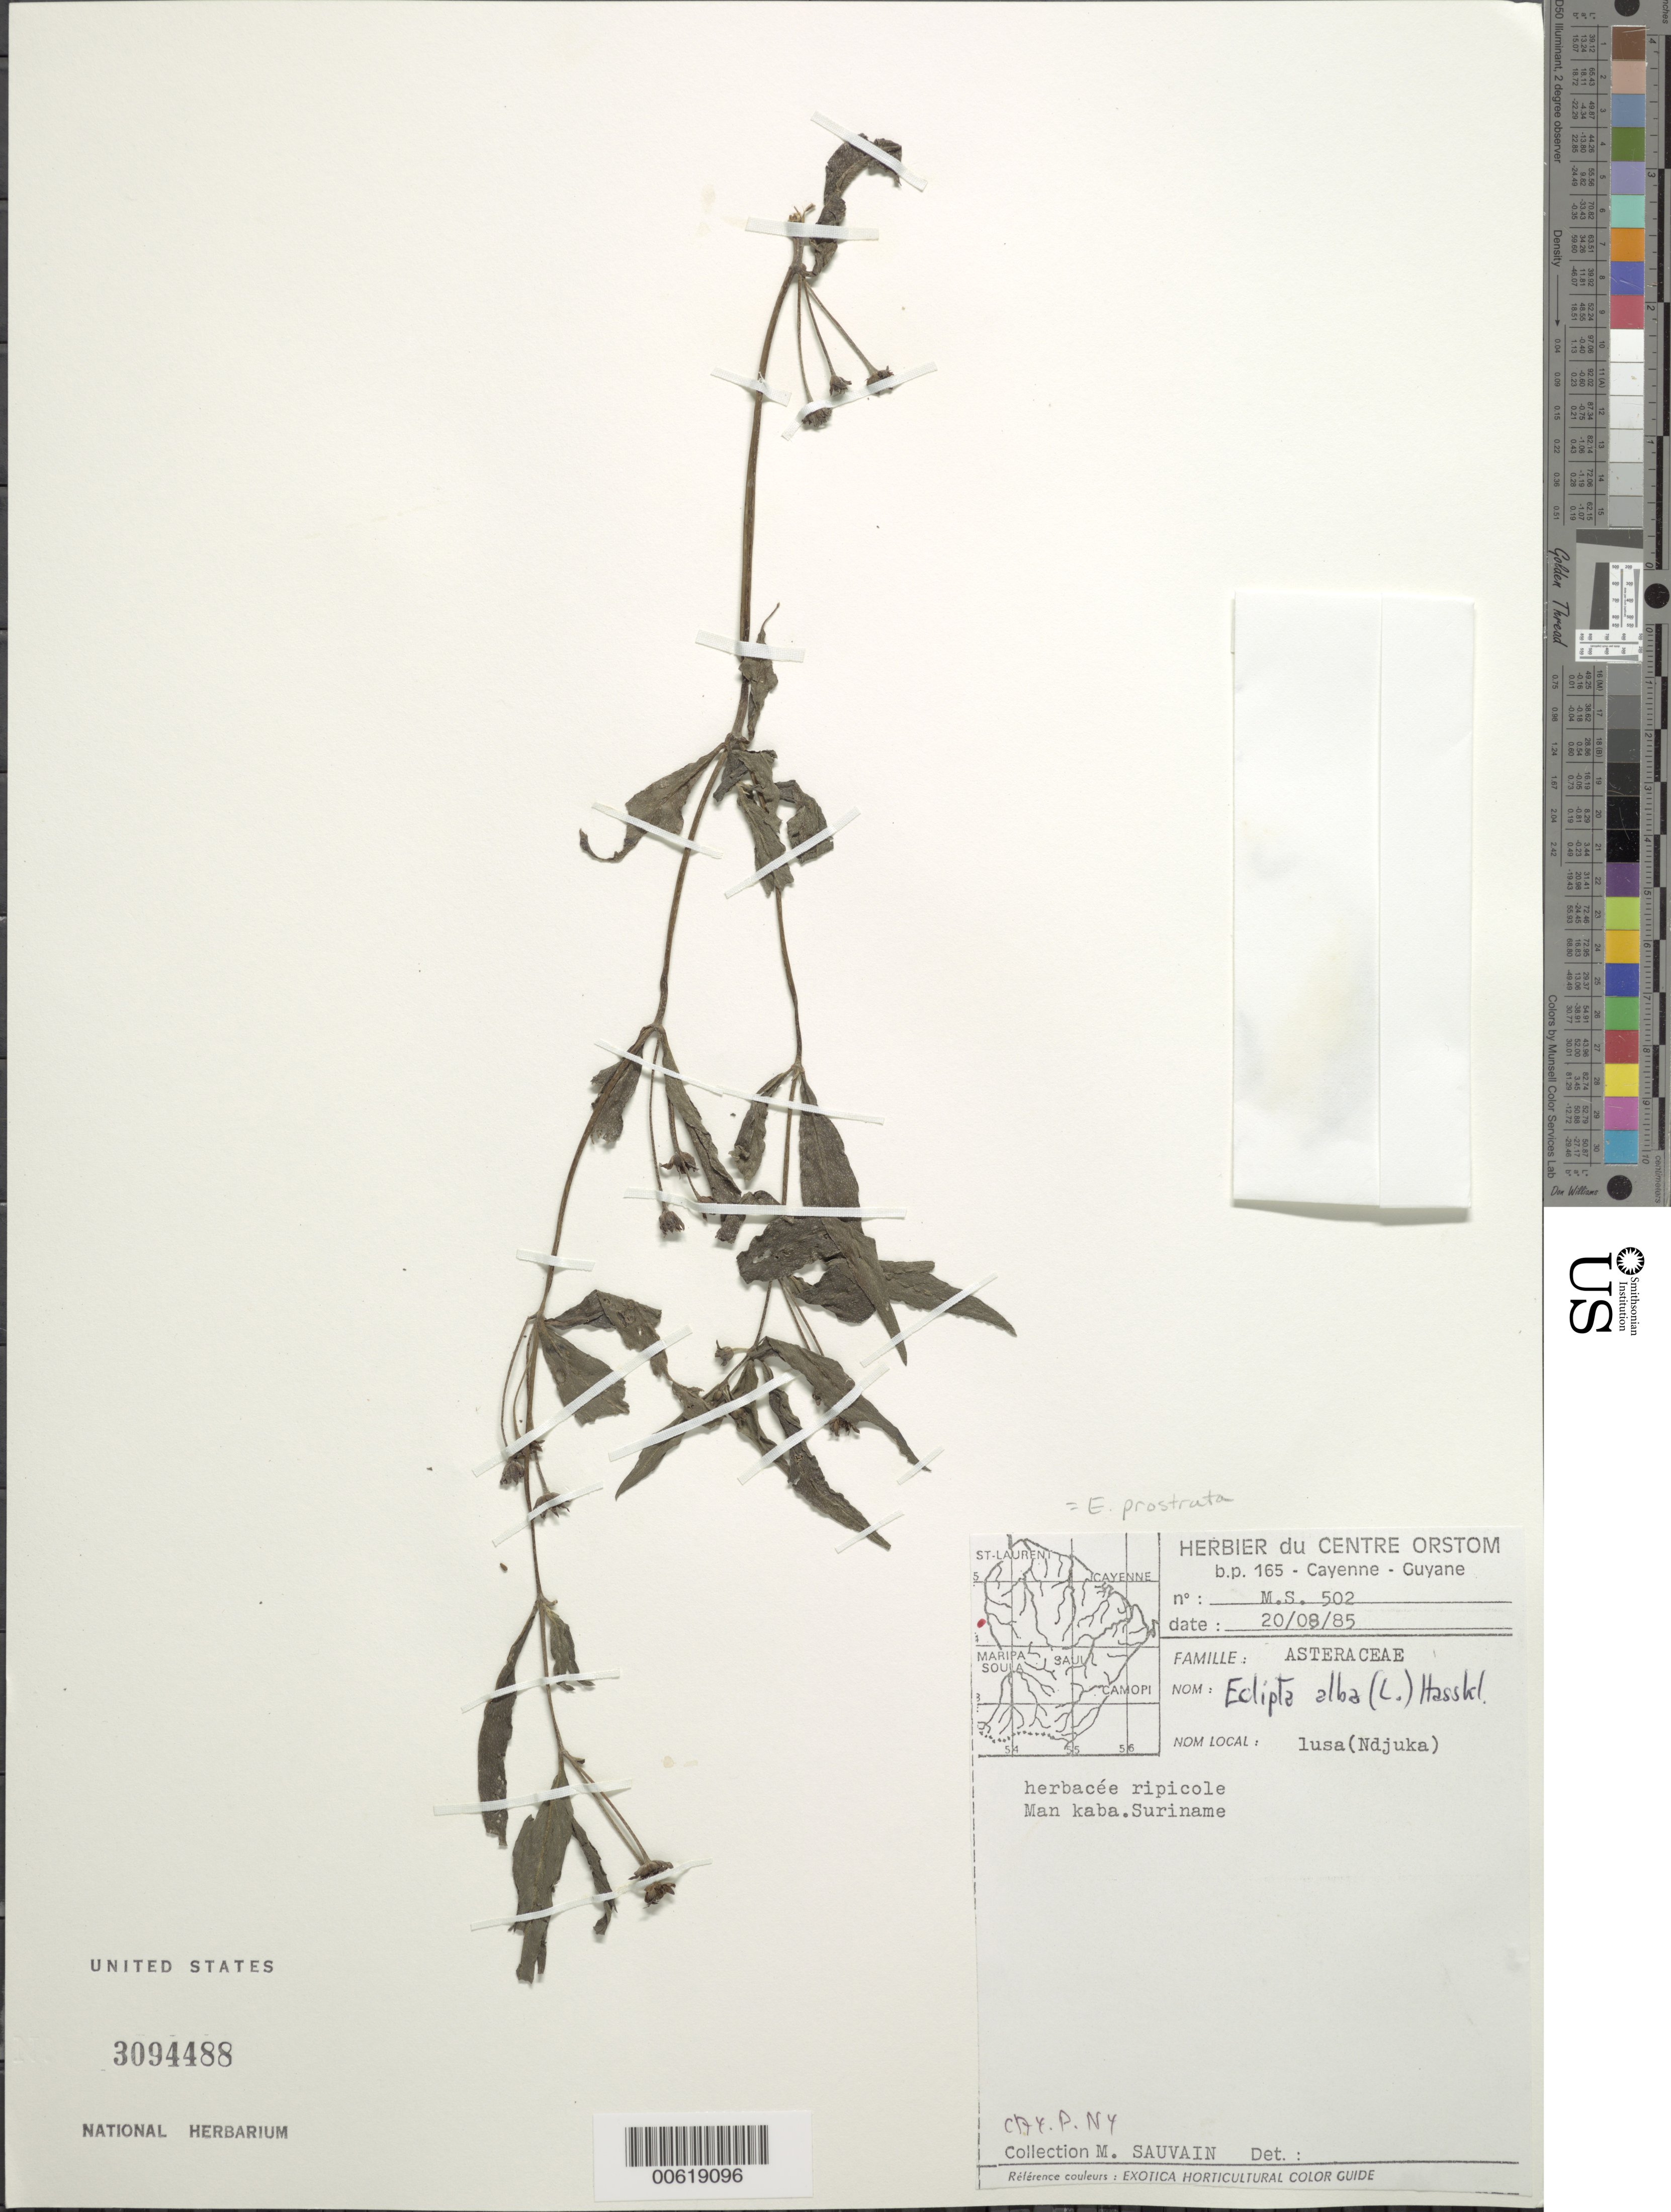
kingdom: Plantae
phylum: Tracheophyta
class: Magnoliopsida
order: Asterales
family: Asteraceae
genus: Eclipta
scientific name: Eclipta prostrata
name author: (L.) L.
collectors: M. Sauvain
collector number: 502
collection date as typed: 20-Aug-85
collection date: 1985-08-20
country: Suriname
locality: Saut Mankaba Soula, Bassin du Maroni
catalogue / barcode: US 3094488